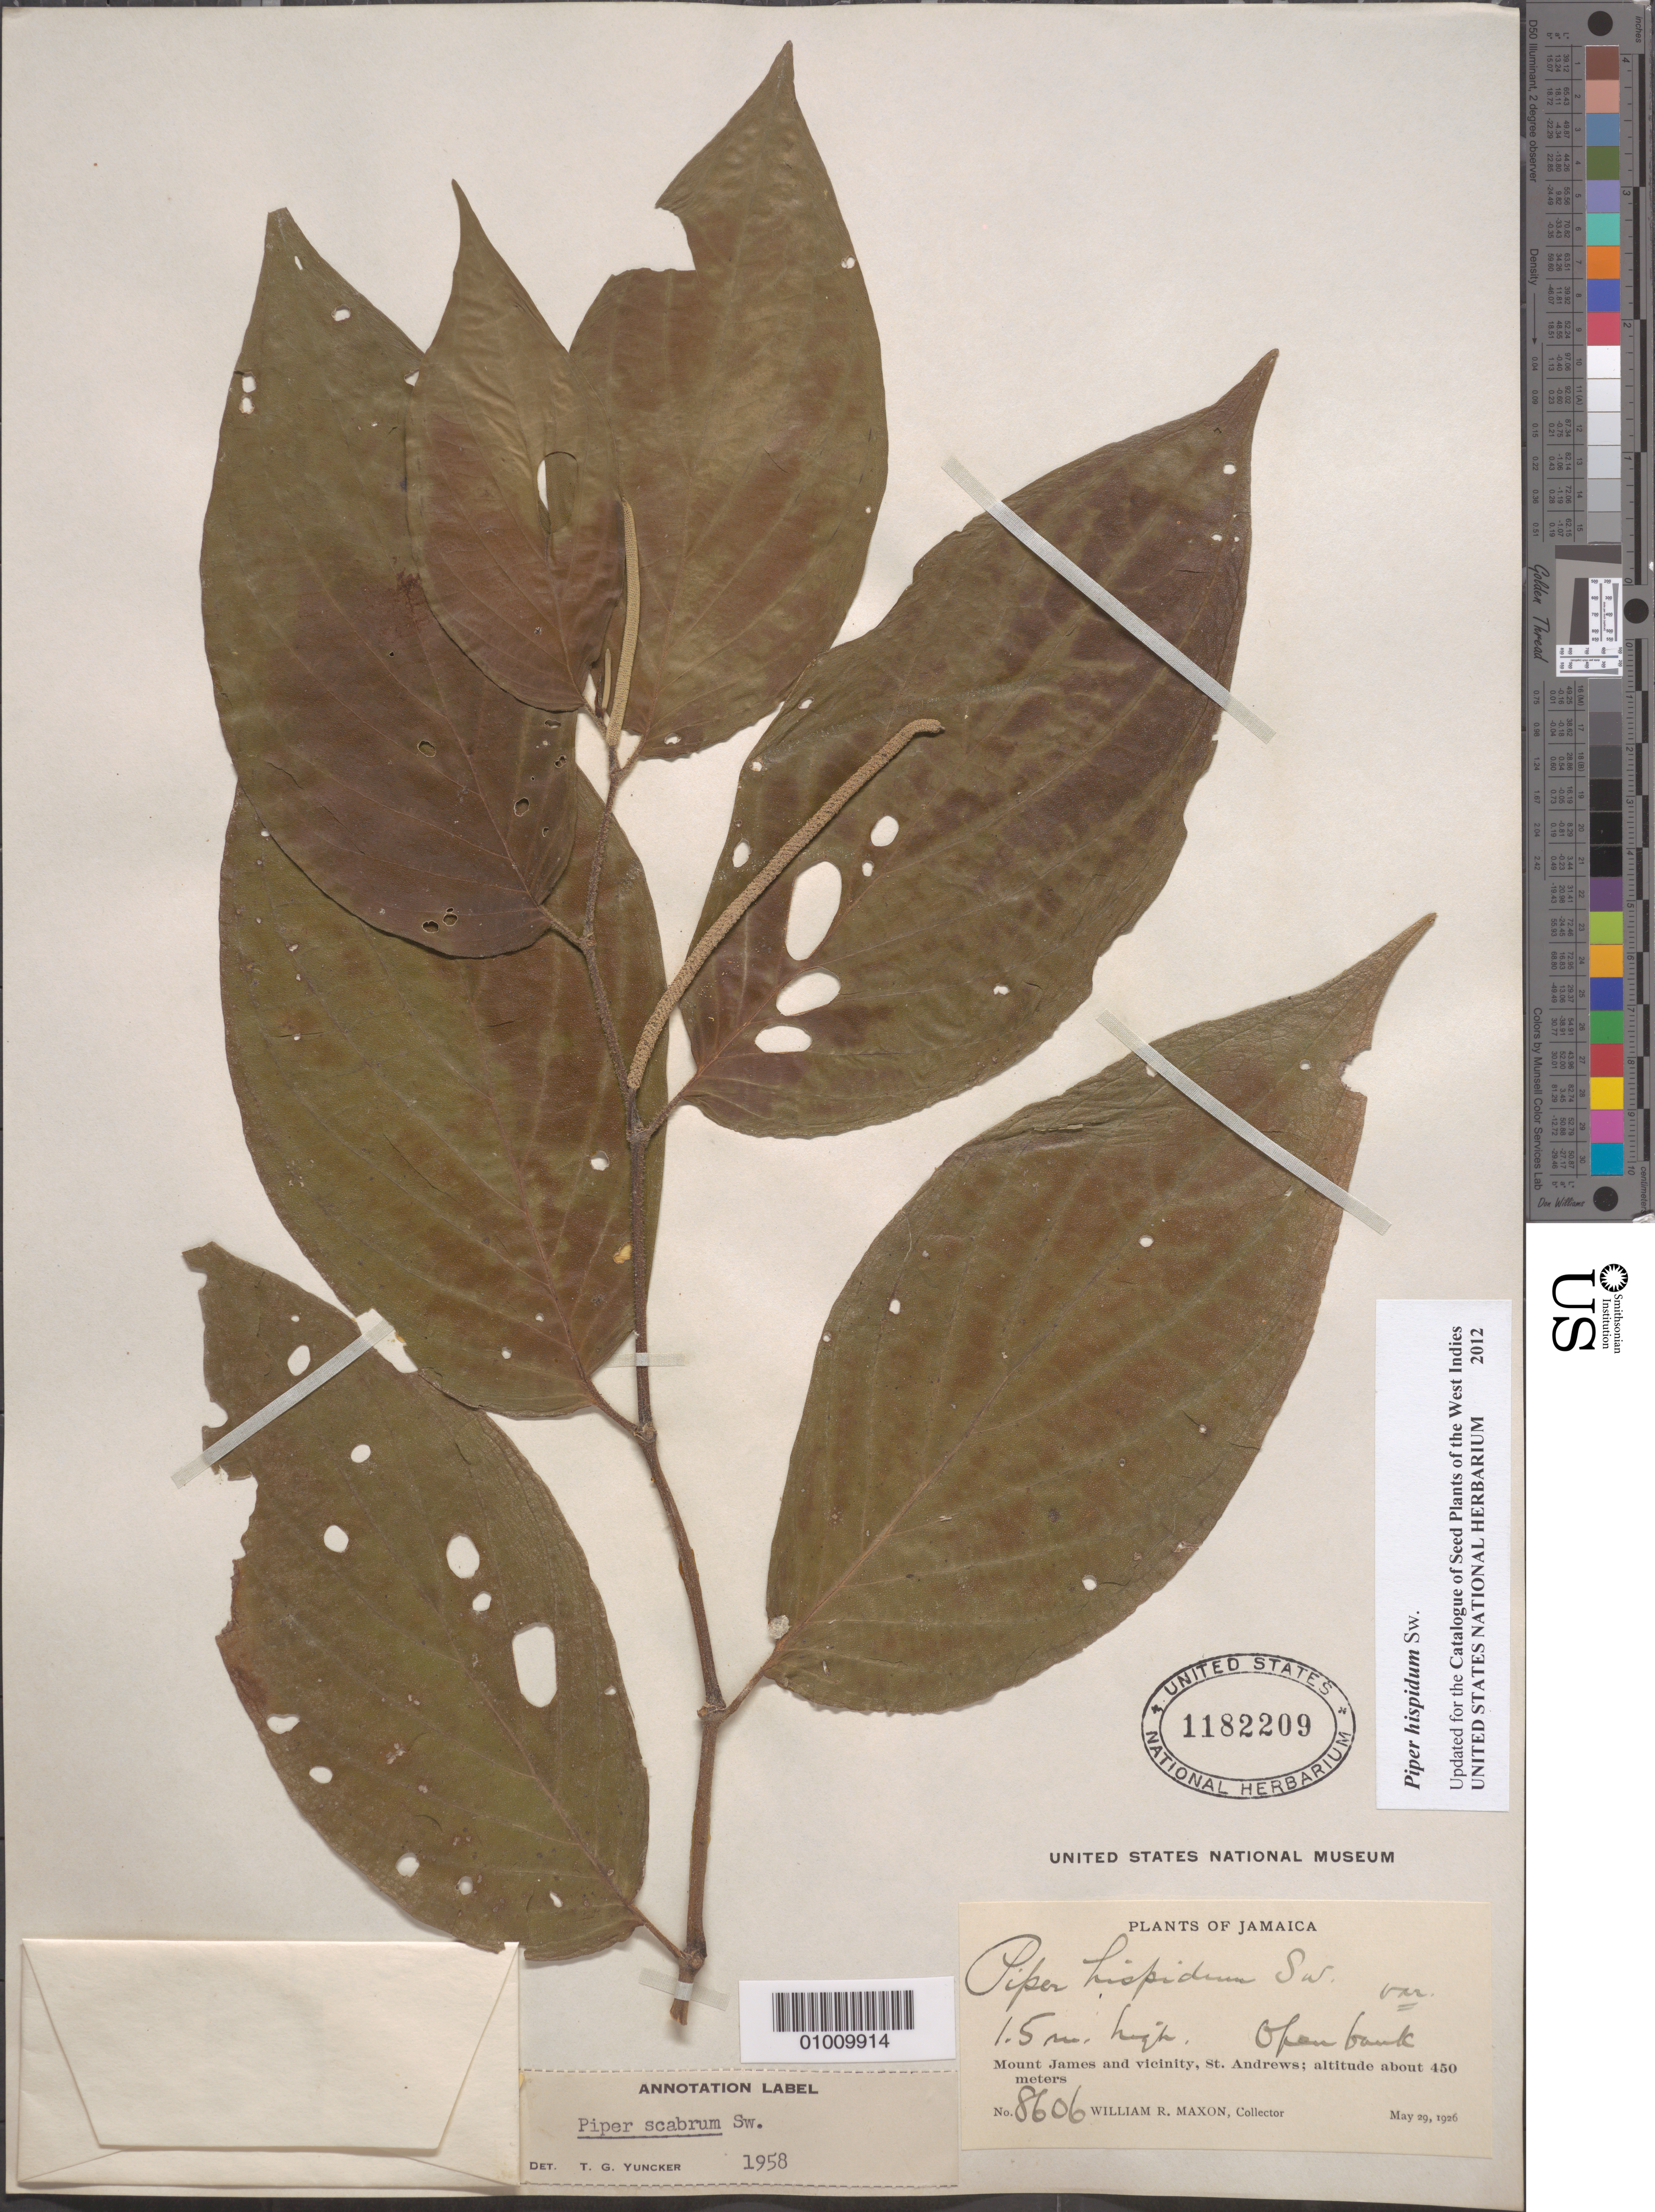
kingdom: Plantae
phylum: Tracheophyta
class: Magnoliopsida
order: Piperales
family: Piperaceae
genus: Piper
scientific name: Piper scabrum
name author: Sw.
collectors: W. R. Maxon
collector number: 8606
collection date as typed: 29 May 1926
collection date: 1926-05-29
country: Jamaica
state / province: Saint Andrew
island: Jamaica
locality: Mount James and vicinity on a bank.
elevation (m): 450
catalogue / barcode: US 1182209